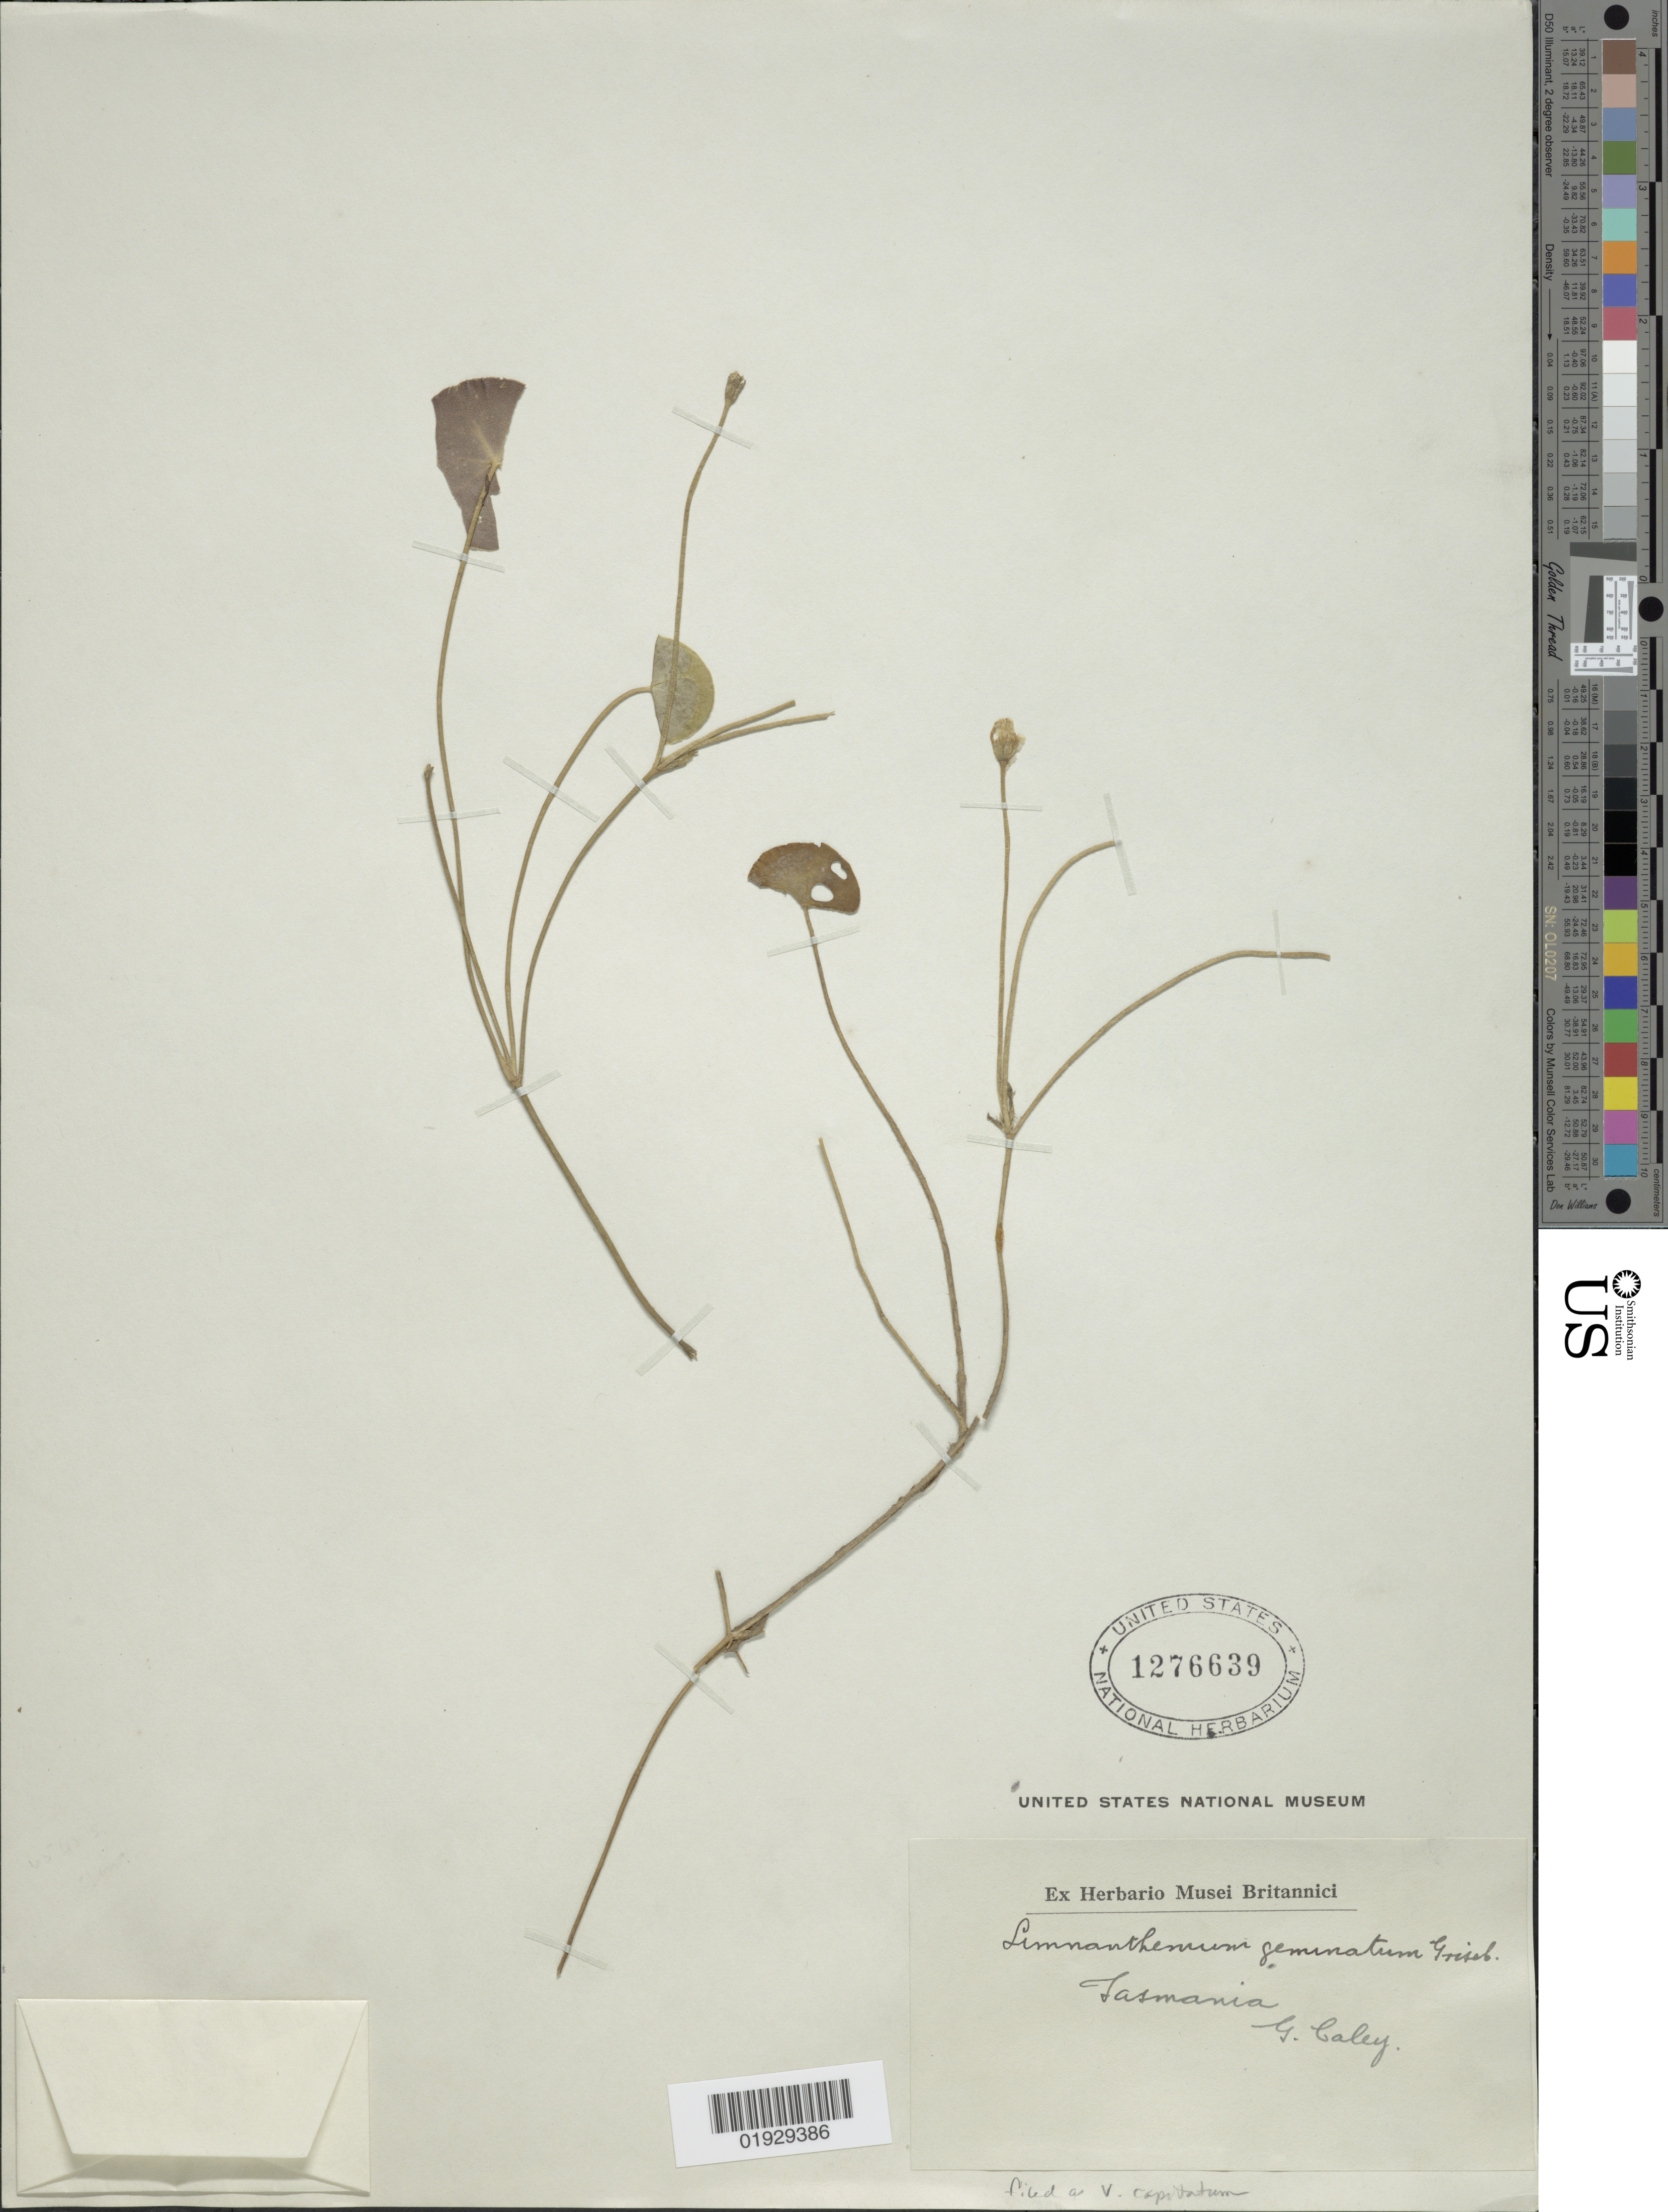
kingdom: Plantae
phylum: Tracheophyta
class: Magnoliopsida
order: Asterales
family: Menyanthaceae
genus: Nymphoides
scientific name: Nymphoides geminata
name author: (R. Br.) Kuntze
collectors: G. Caley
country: Australia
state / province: Tasmania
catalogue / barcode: US 1276639